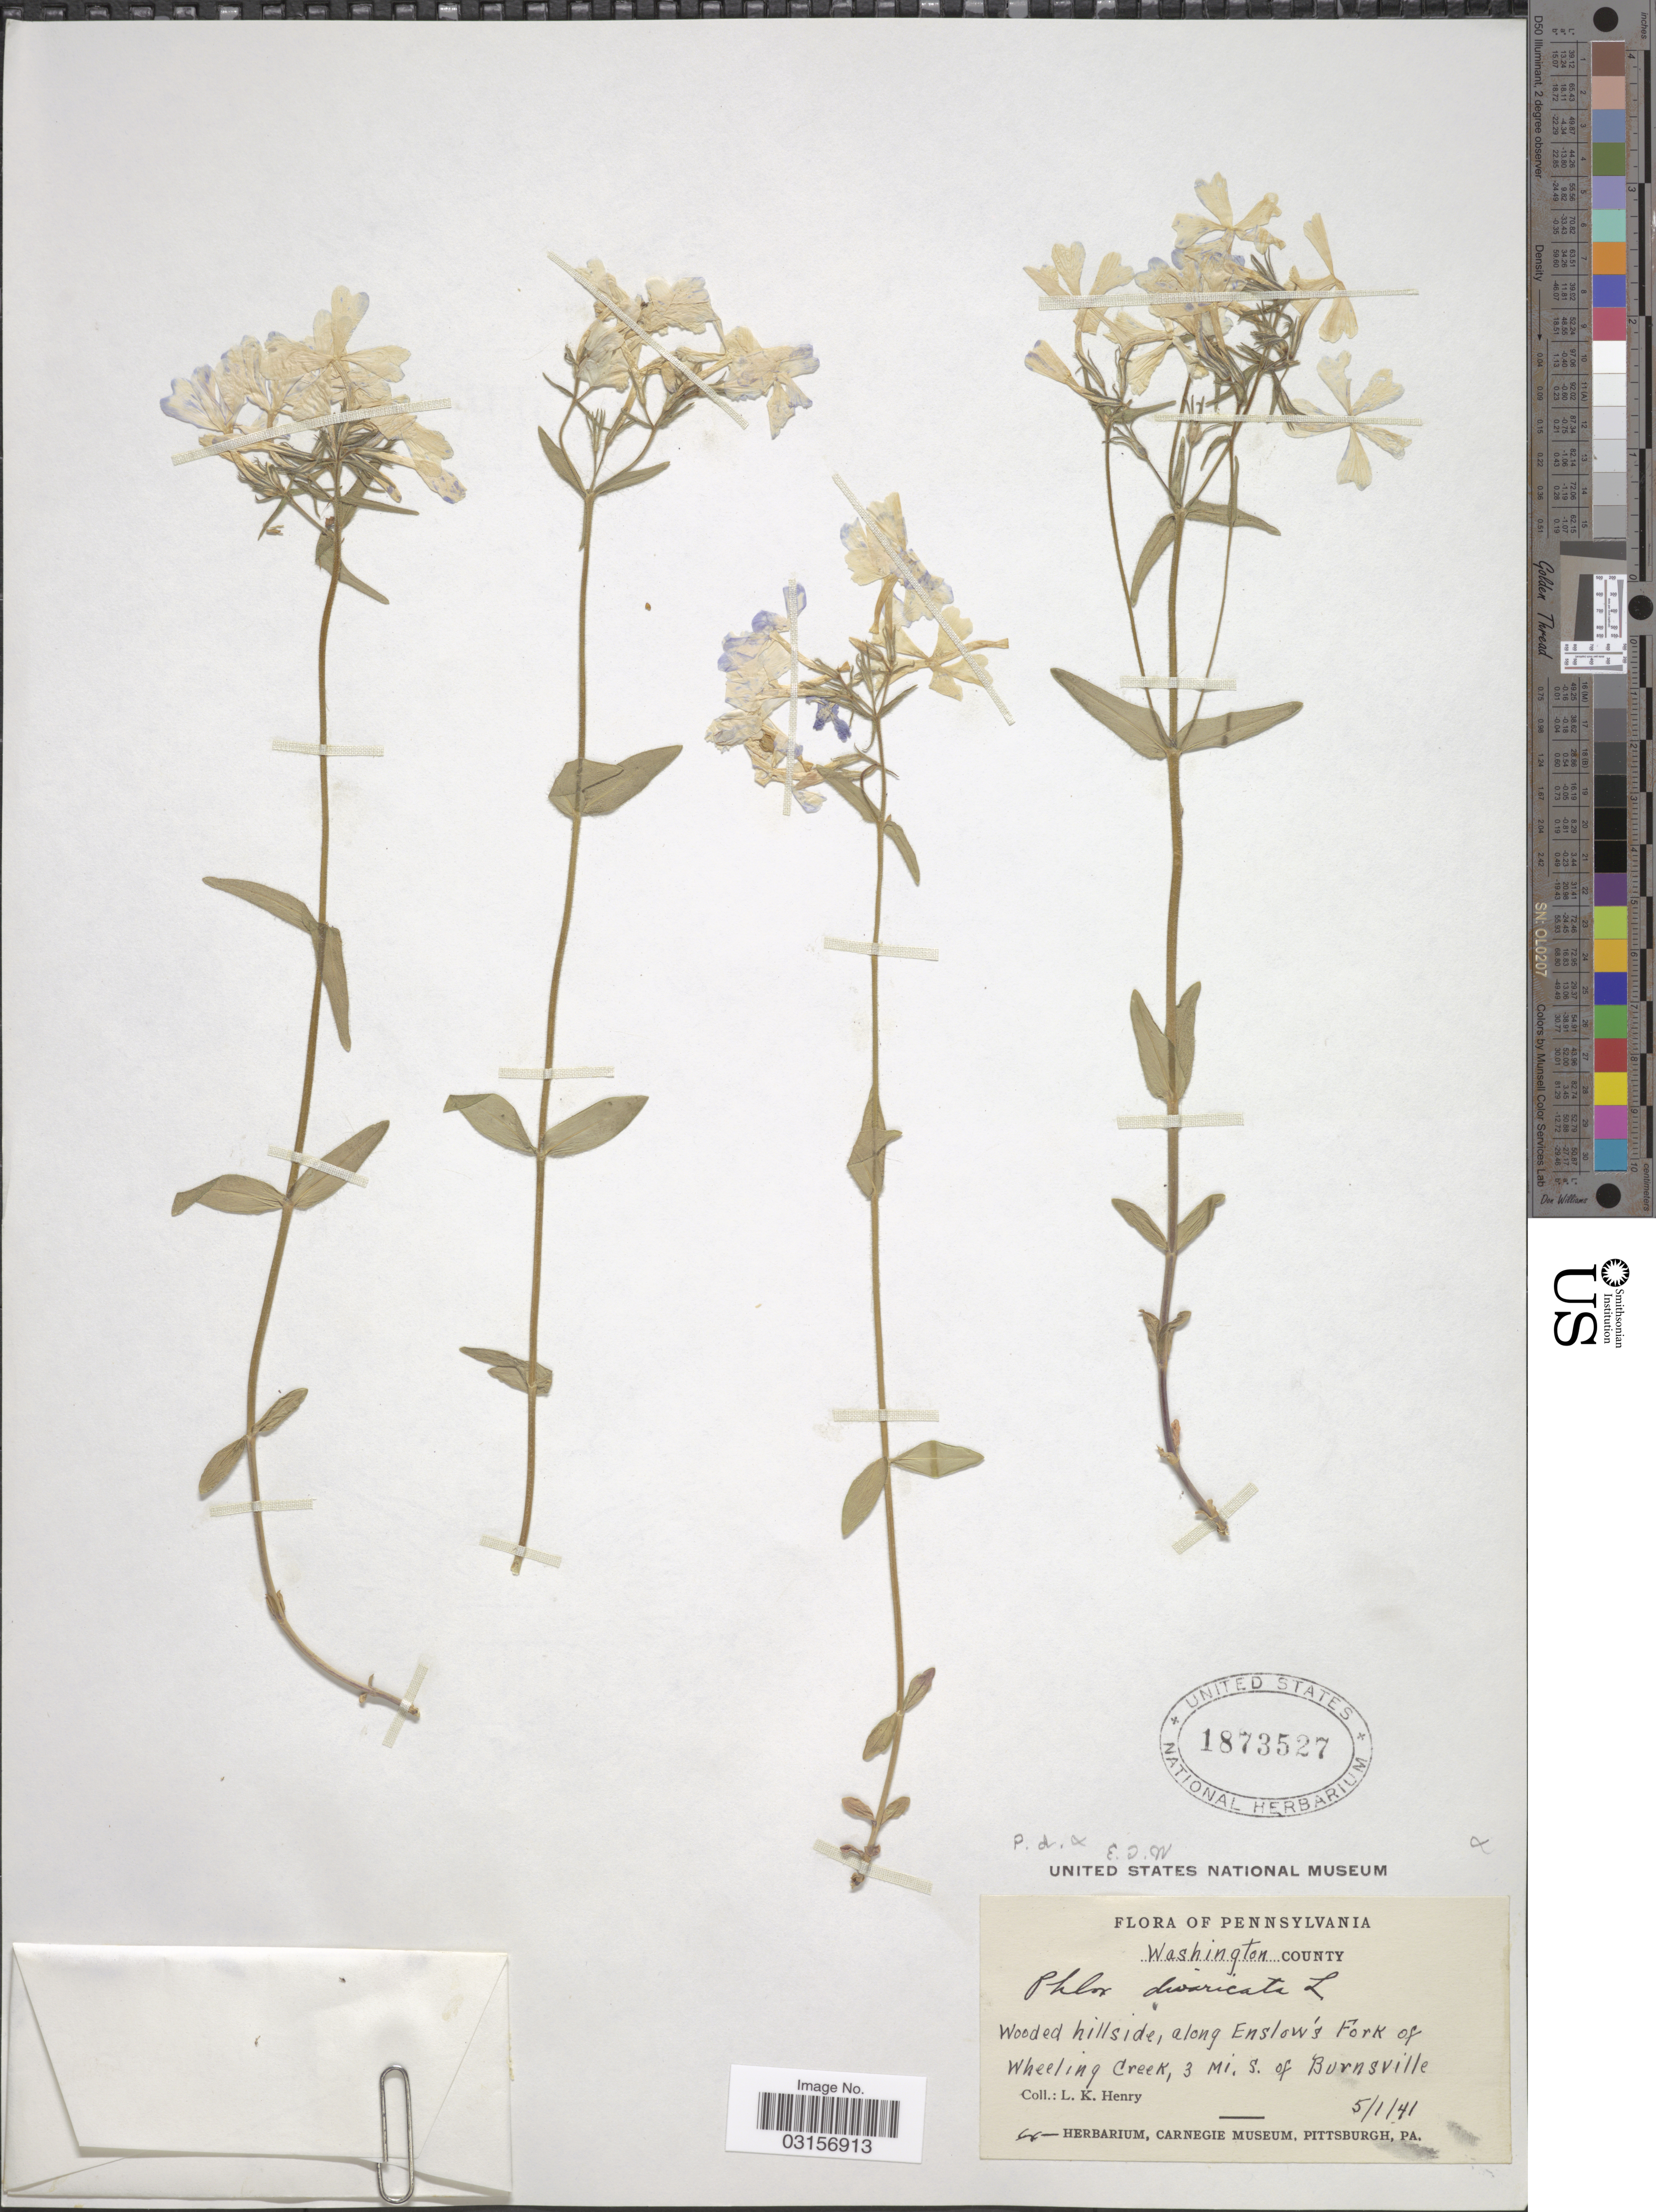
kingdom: Plantae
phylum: Tracheophyta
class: Magnoliopsida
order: Ericales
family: Polemoniaceae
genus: Phlox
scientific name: Phlox divaricata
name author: L.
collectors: L. K. Henry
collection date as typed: Transcribed d/m/y: 5/1/41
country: United States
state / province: Pennsylvania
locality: Washington County, Wooded hillside, along Enslow's Fork of Wheeling Creek, 3 mi. S. of Burnsville.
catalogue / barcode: US 1873527